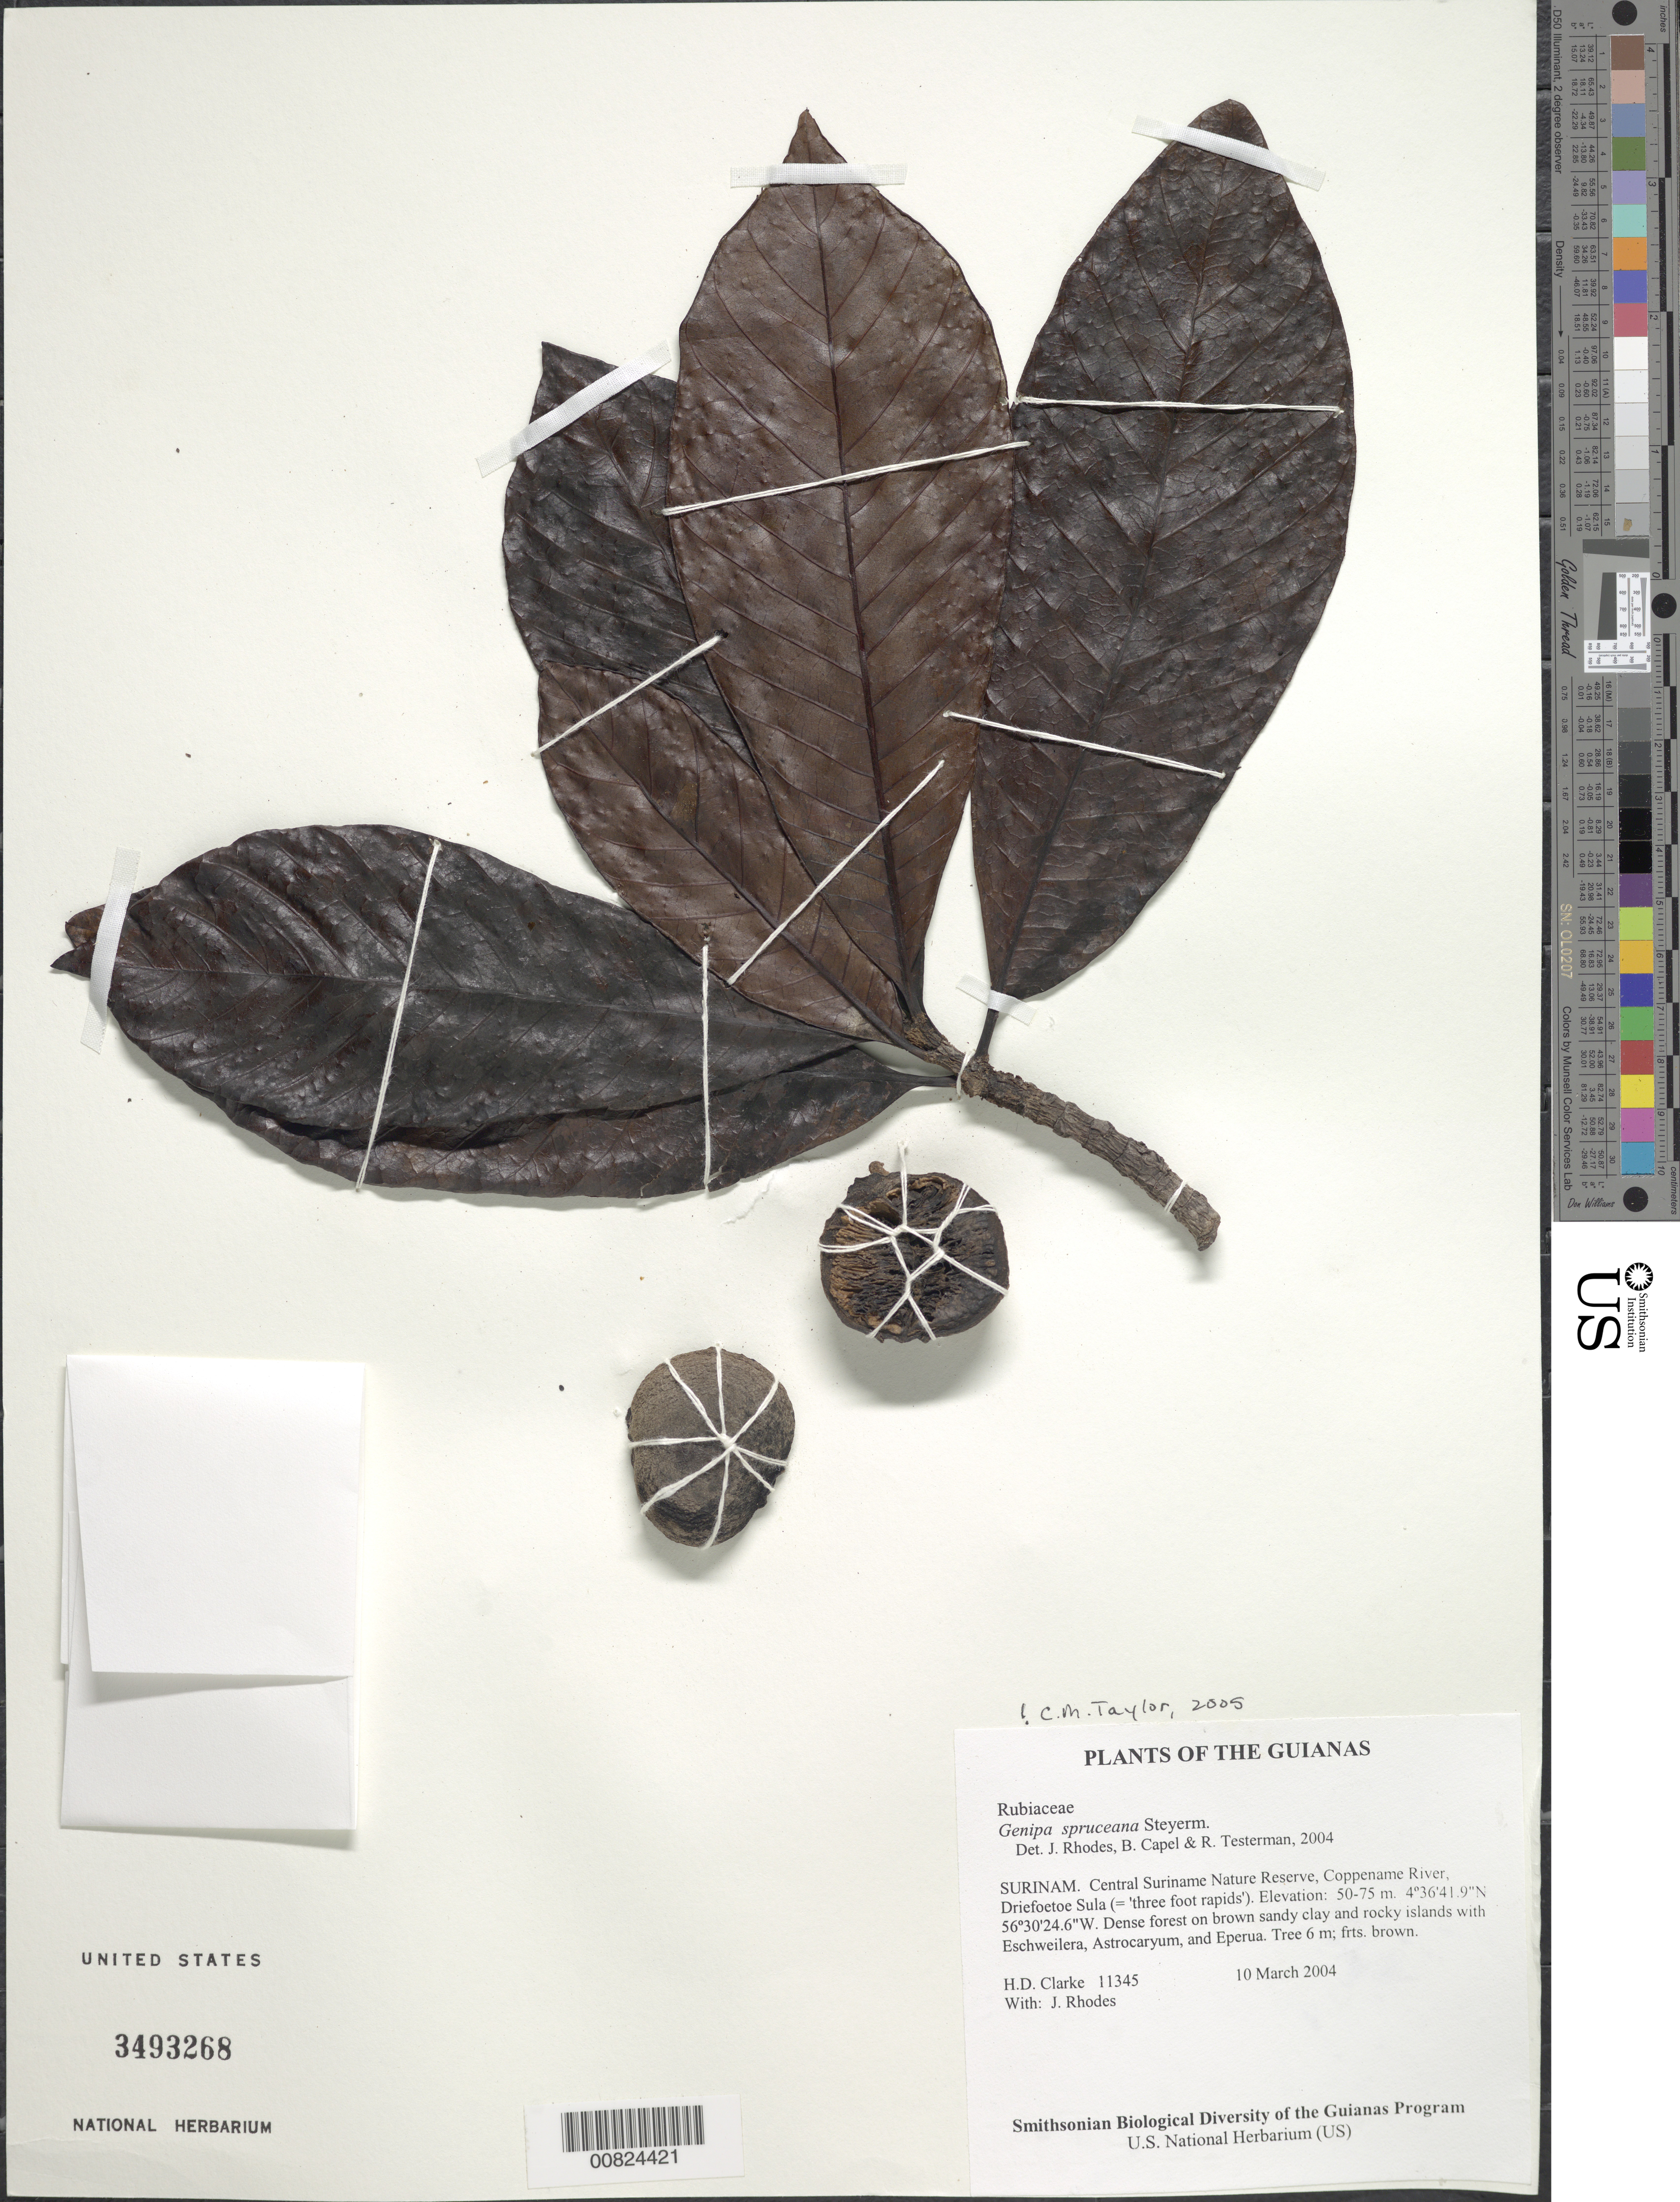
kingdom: Plantae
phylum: Tracheophyta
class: Magnoliopsida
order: Gentianales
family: Rubiaceae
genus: Genipa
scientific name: Genipa spruceana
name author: Steyerm.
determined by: Taylor, Charlotte M.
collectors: H. D. Clarke & J. Rhodes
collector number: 11345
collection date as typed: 10 March 2004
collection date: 2004-03-10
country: Suriname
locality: Central Suriname Nature Reserve, Coppename River, Driefoetoe Sula (= 'three foot rapids')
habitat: Dense forest on brown sandy clay and rocky islands with Eschweilera, Astrocaryum, and Eperua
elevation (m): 50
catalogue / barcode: US 3493268